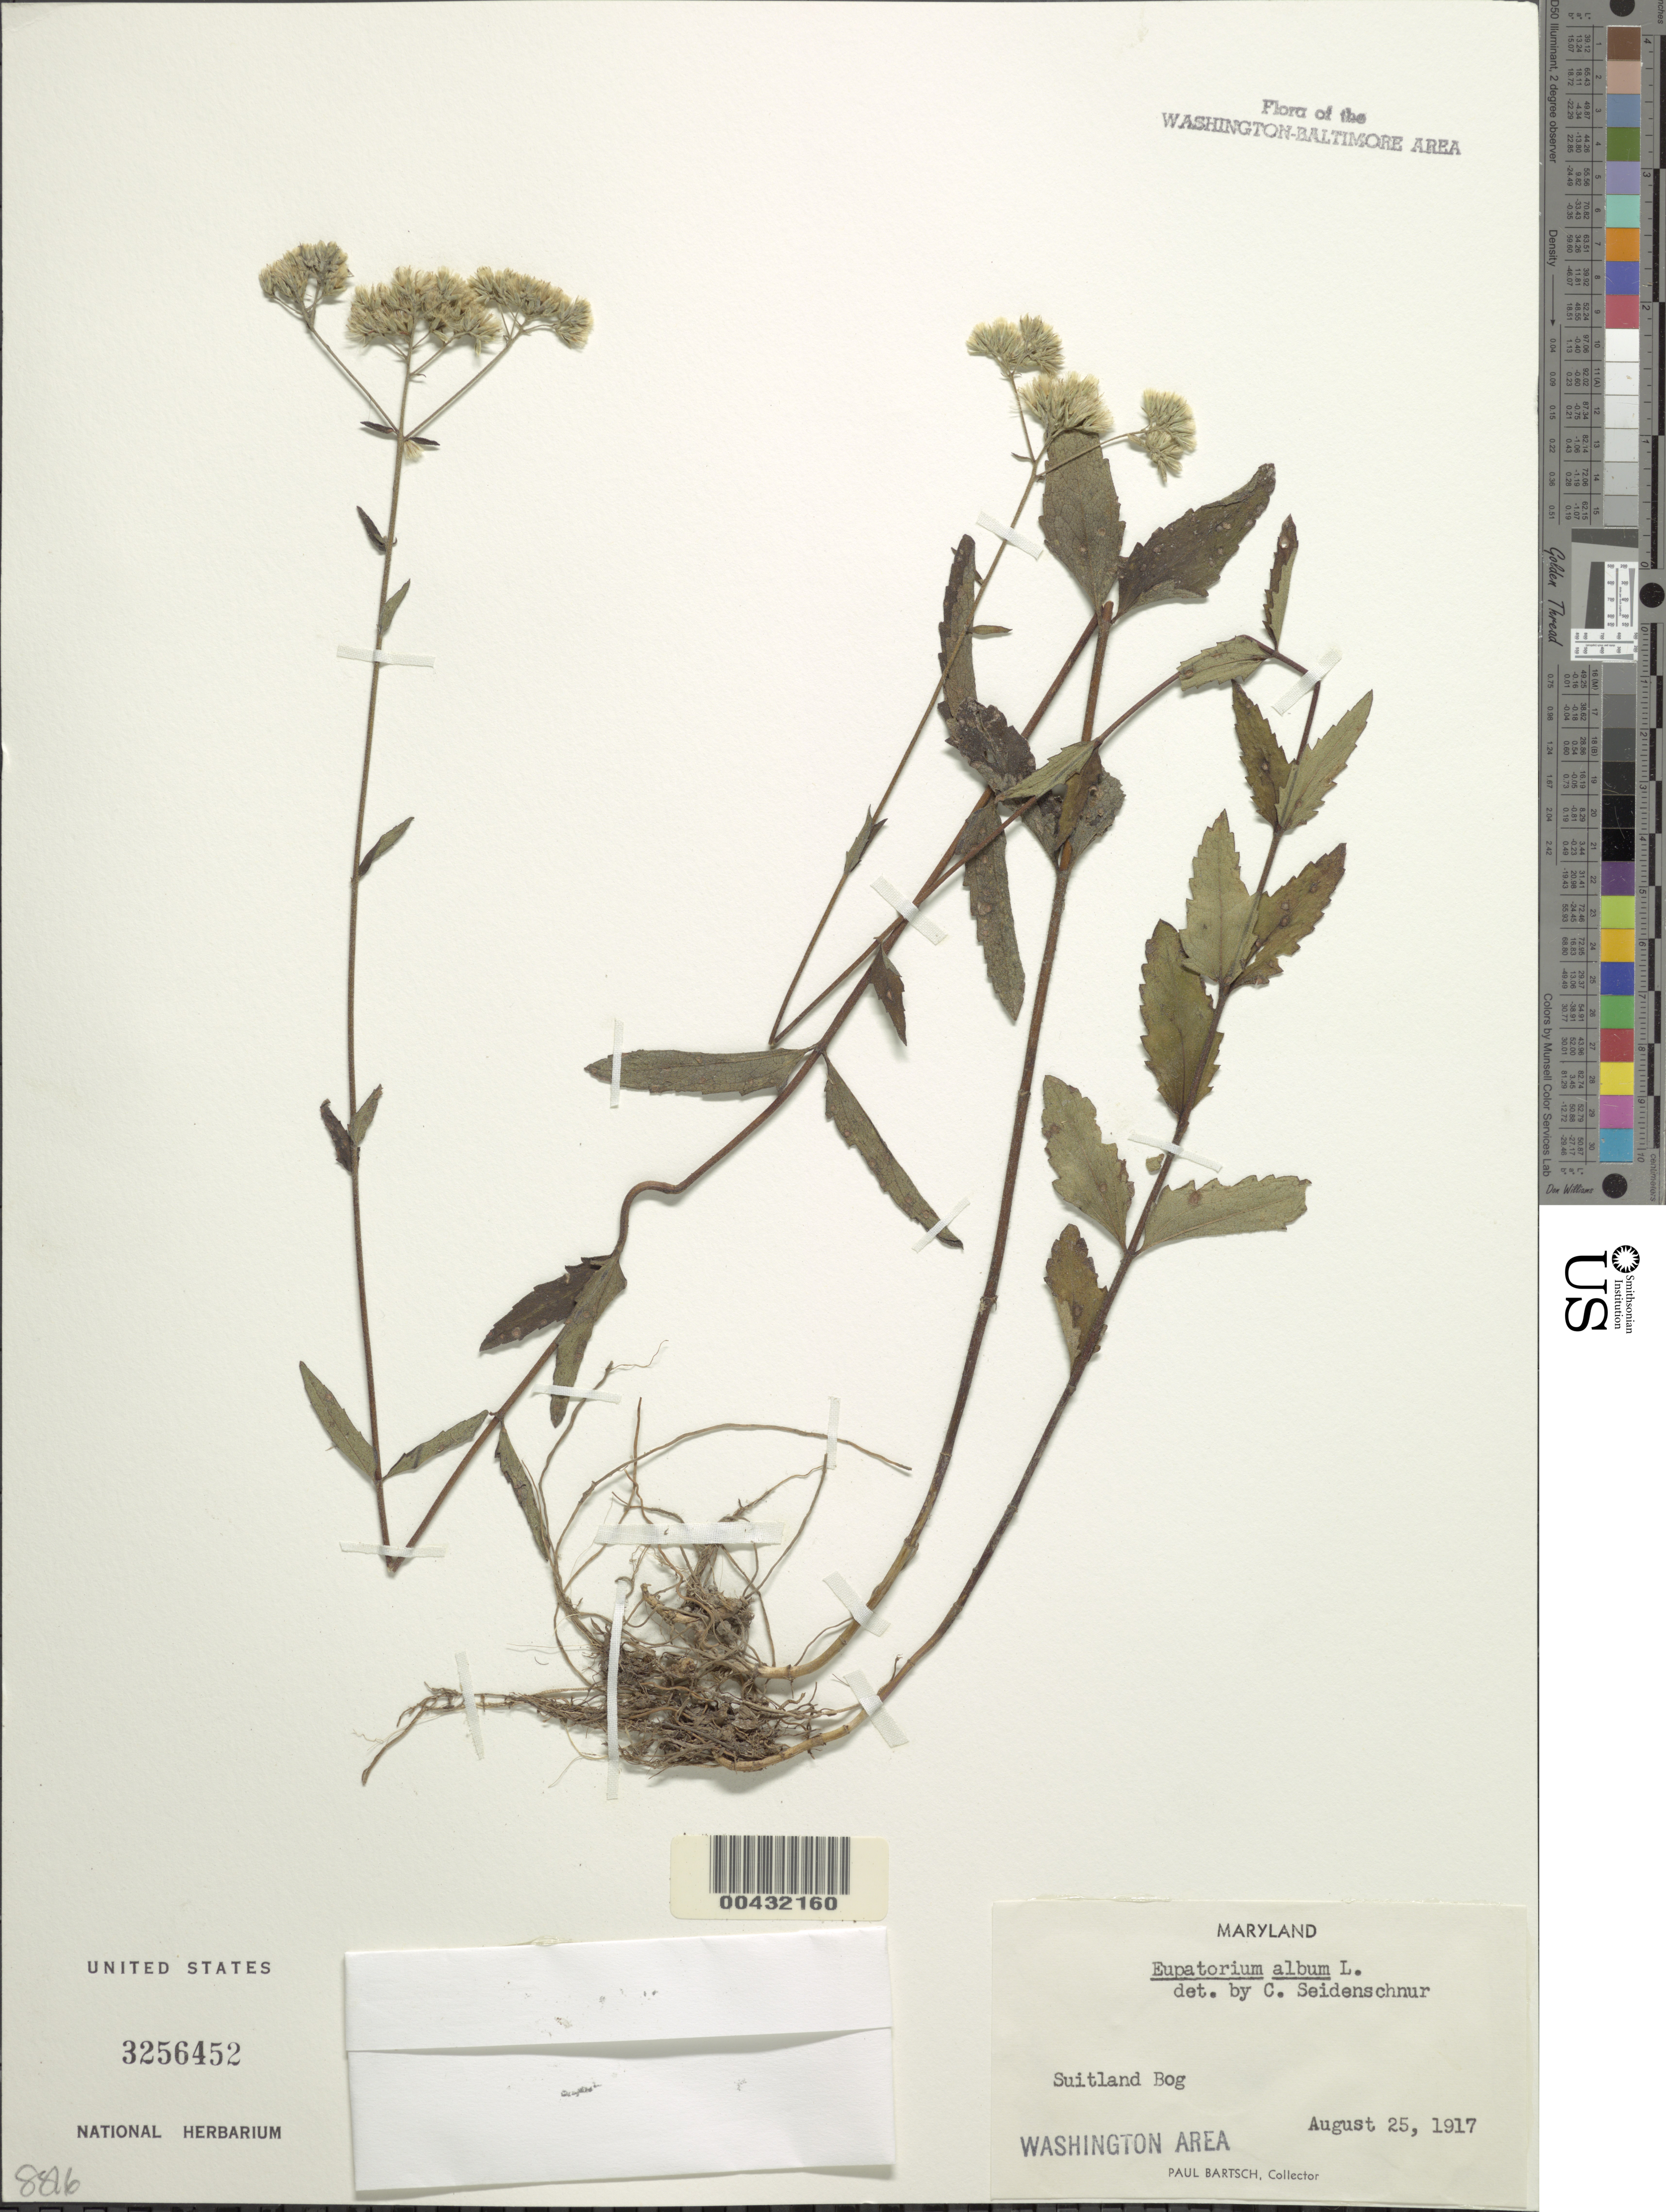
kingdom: Plantae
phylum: Tracheophyta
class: Magnoliopsida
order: Asterales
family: Asteraceae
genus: Eupatorium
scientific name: Eupatorium album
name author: L.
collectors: P. Bartsch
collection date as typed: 25 Aug 1917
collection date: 1917-08-25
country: United States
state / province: Maryland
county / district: Prince George's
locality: Suitland Bog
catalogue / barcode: US 3256452